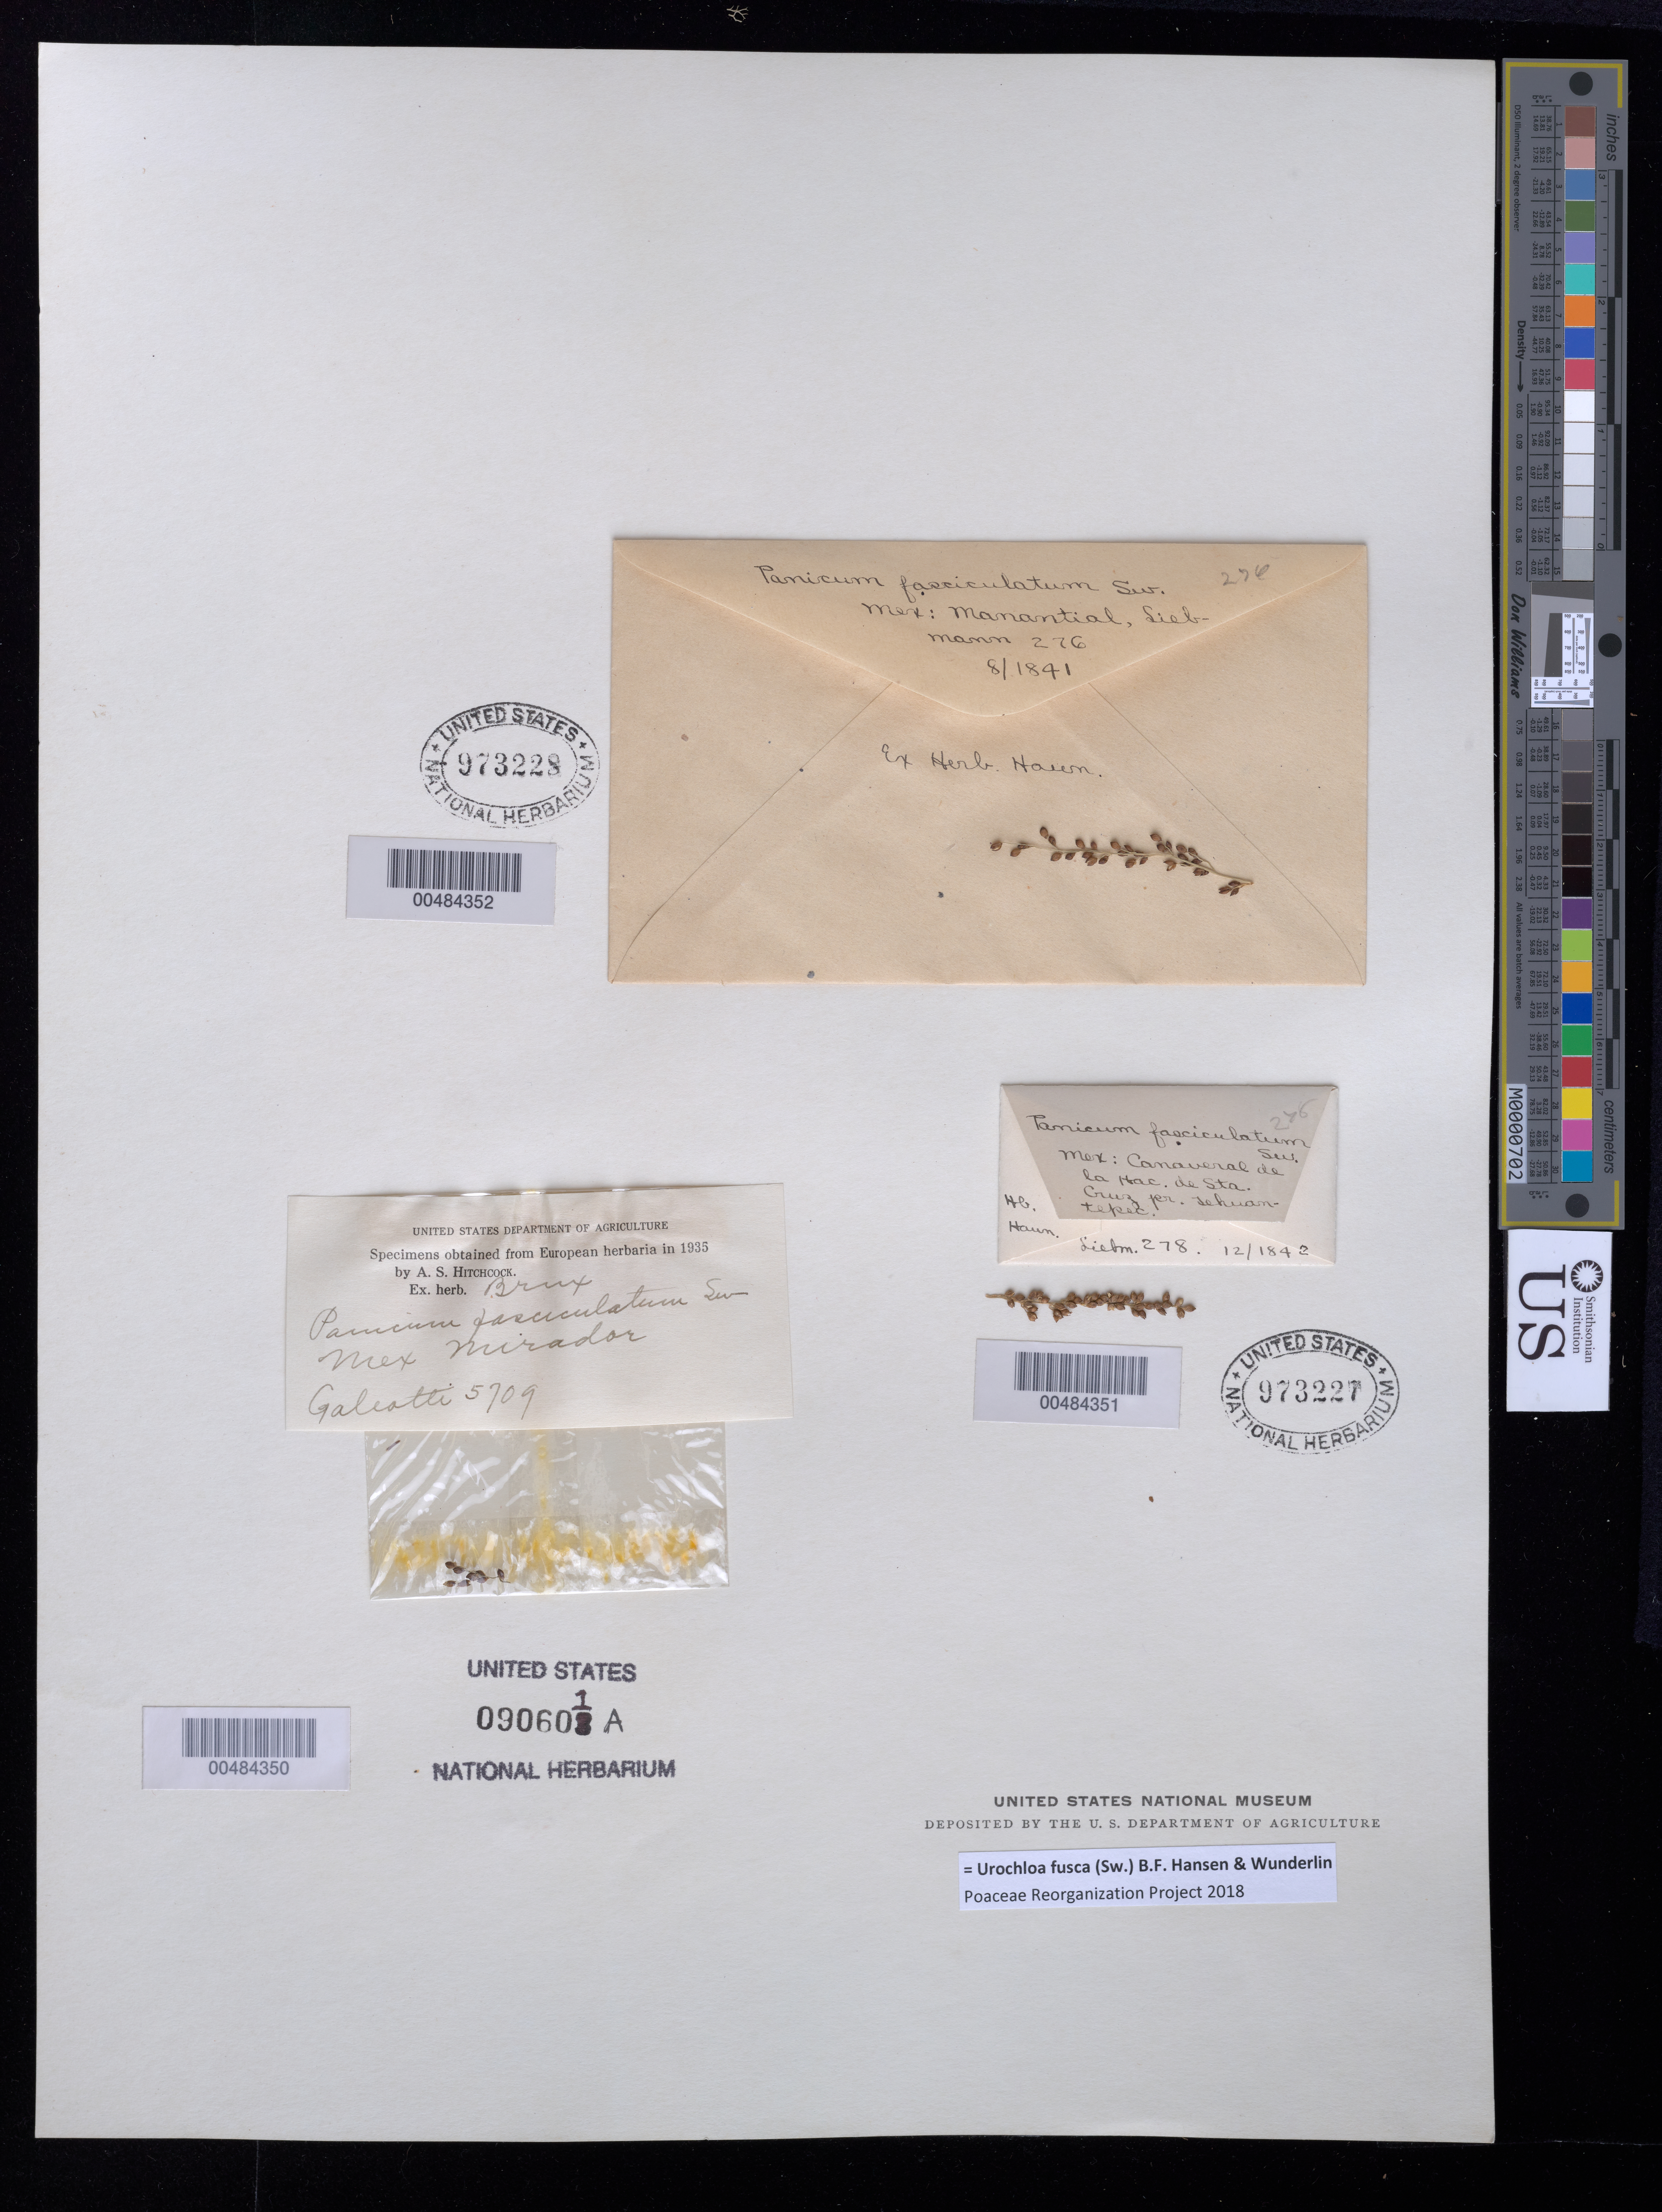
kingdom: Plantae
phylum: Tracheophyta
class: Liliopsida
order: Poales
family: Poaceae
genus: Brachiaria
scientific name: Brachiaria fasciculata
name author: (Sw.) Parodi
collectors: H. G. Galeotti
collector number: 5709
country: Mexico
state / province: Veracruz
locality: Mirador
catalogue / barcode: US 90601A